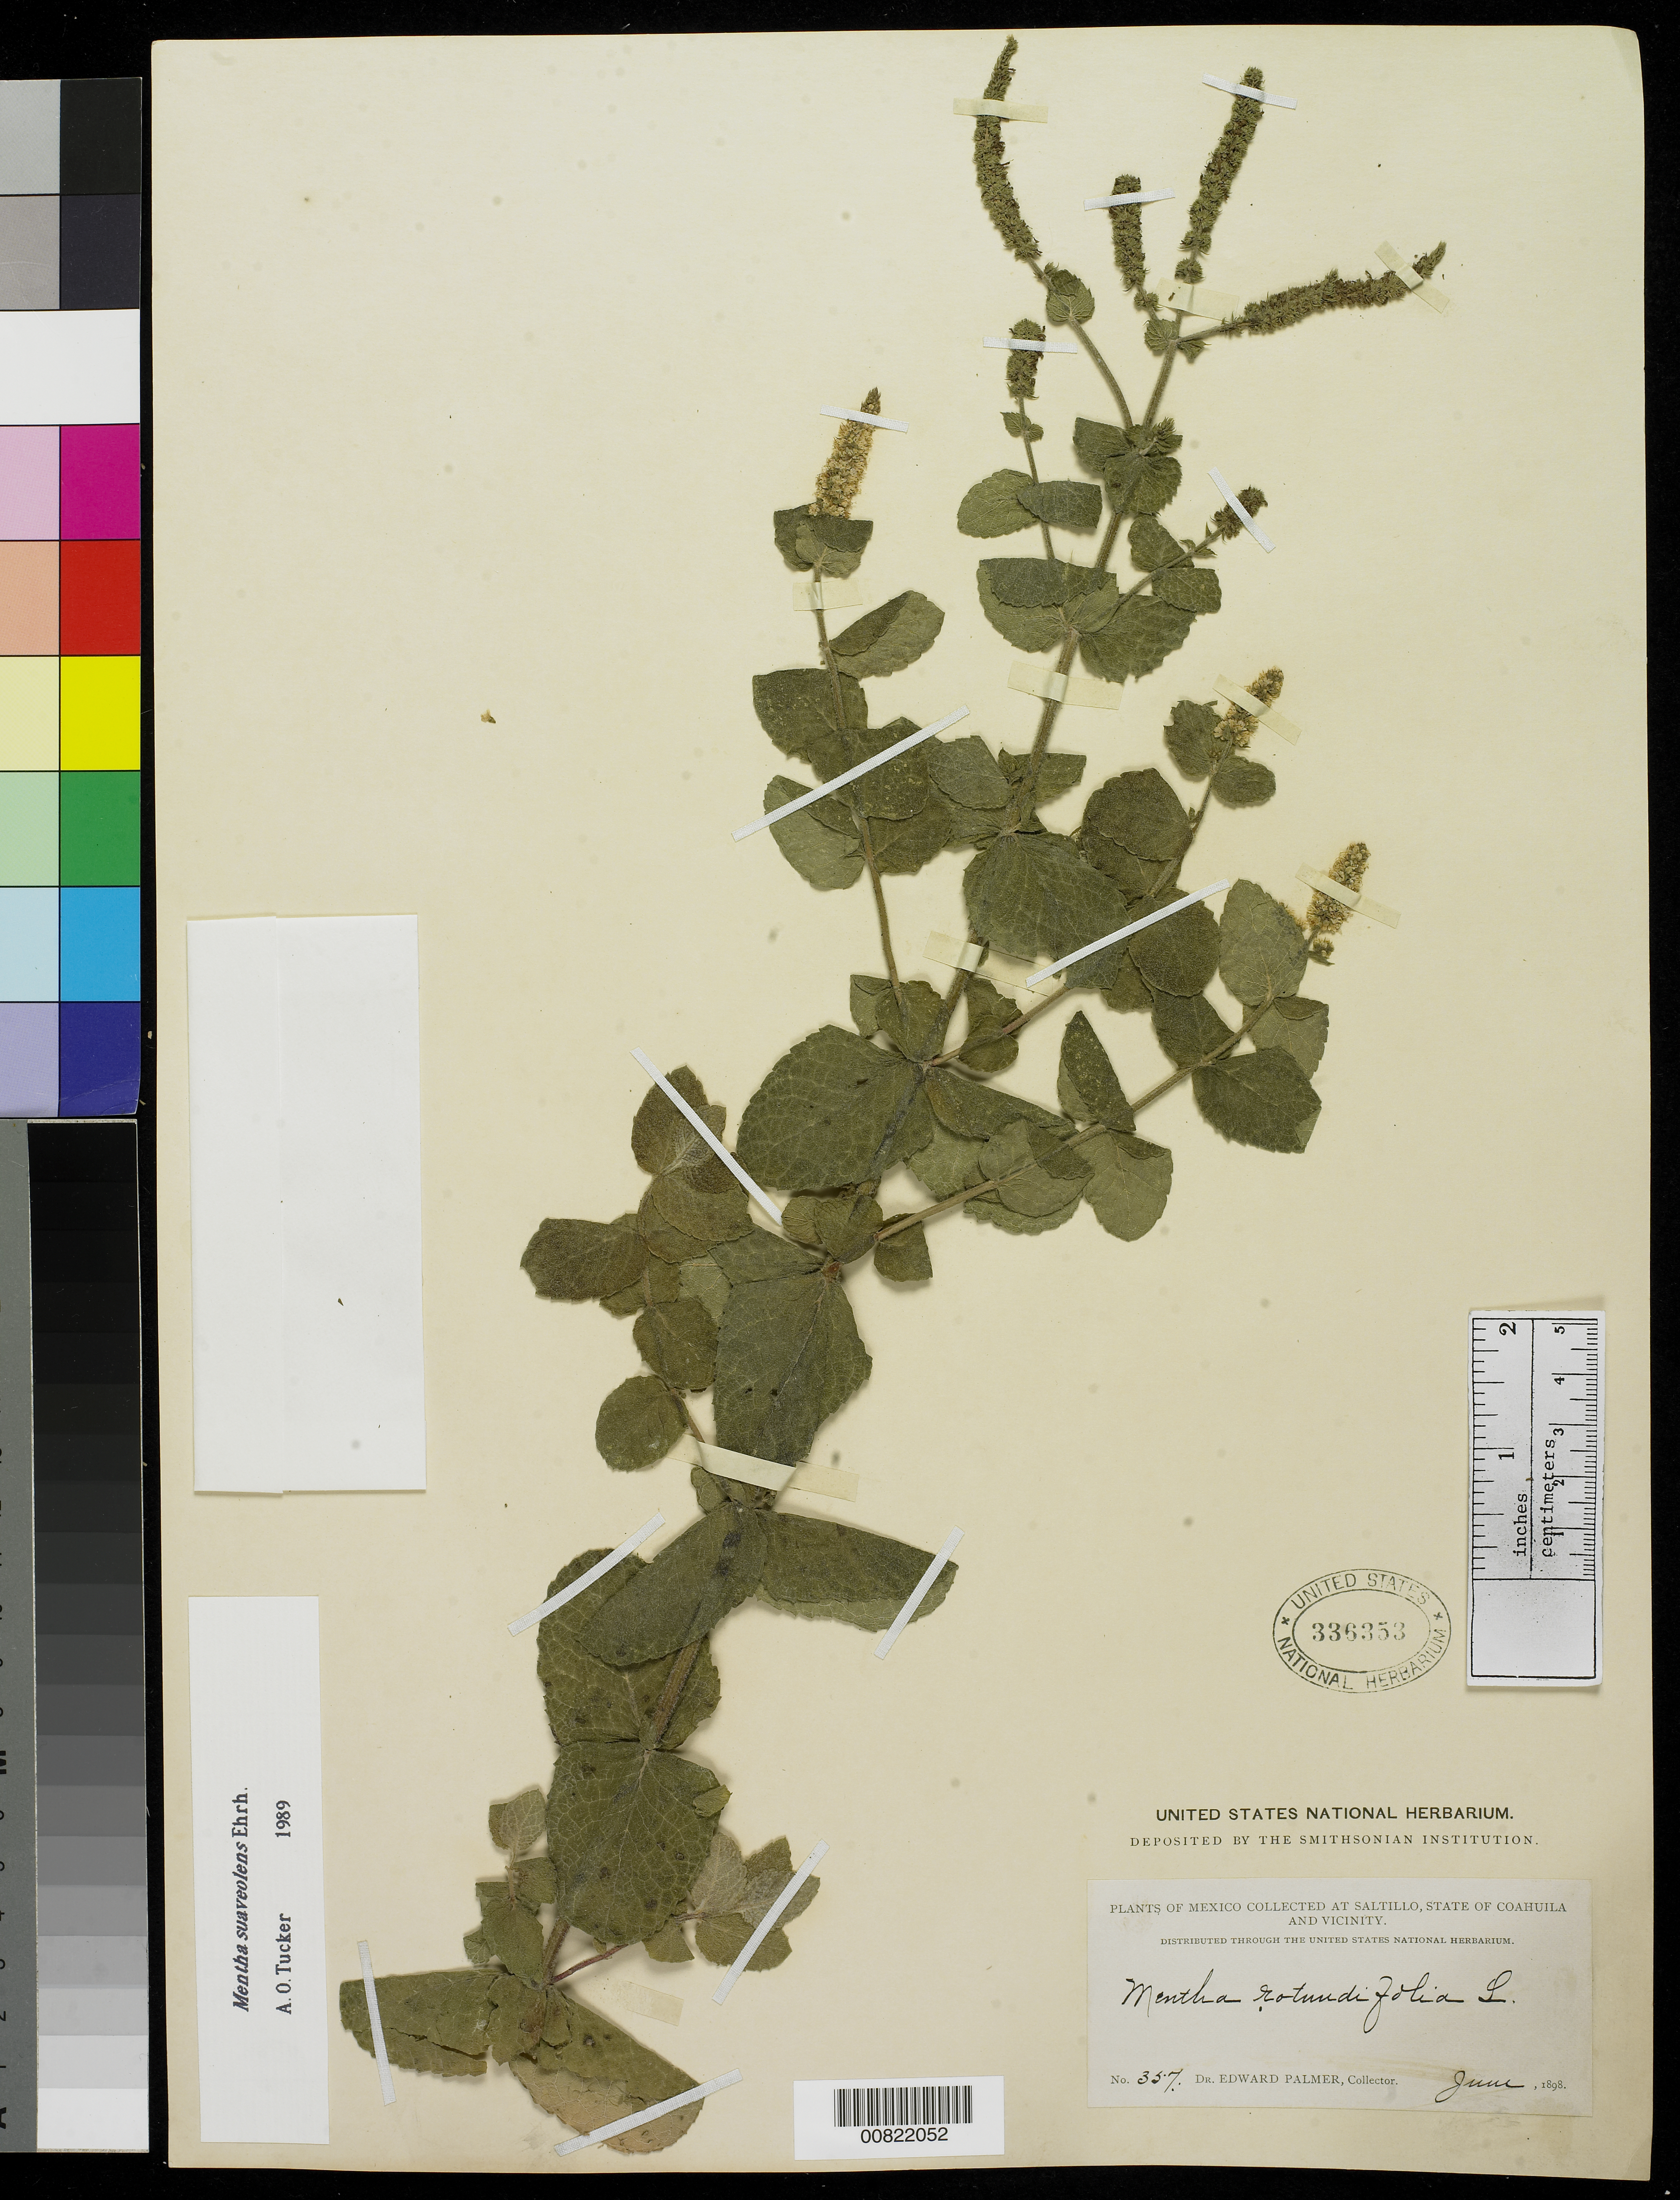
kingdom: Plantae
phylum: Tracheophyta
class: Magnoliopsida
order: Lamiales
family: Lamiaceae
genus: Mentha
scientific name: Mentha suaveolens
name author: Ehrh.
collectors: E. Palmer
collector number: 357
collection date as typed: Jun 1898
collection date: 1898-06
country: Mexico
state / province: Coahuila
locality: Saltillo, Coahuila and vicinity.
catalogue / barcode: US 336353